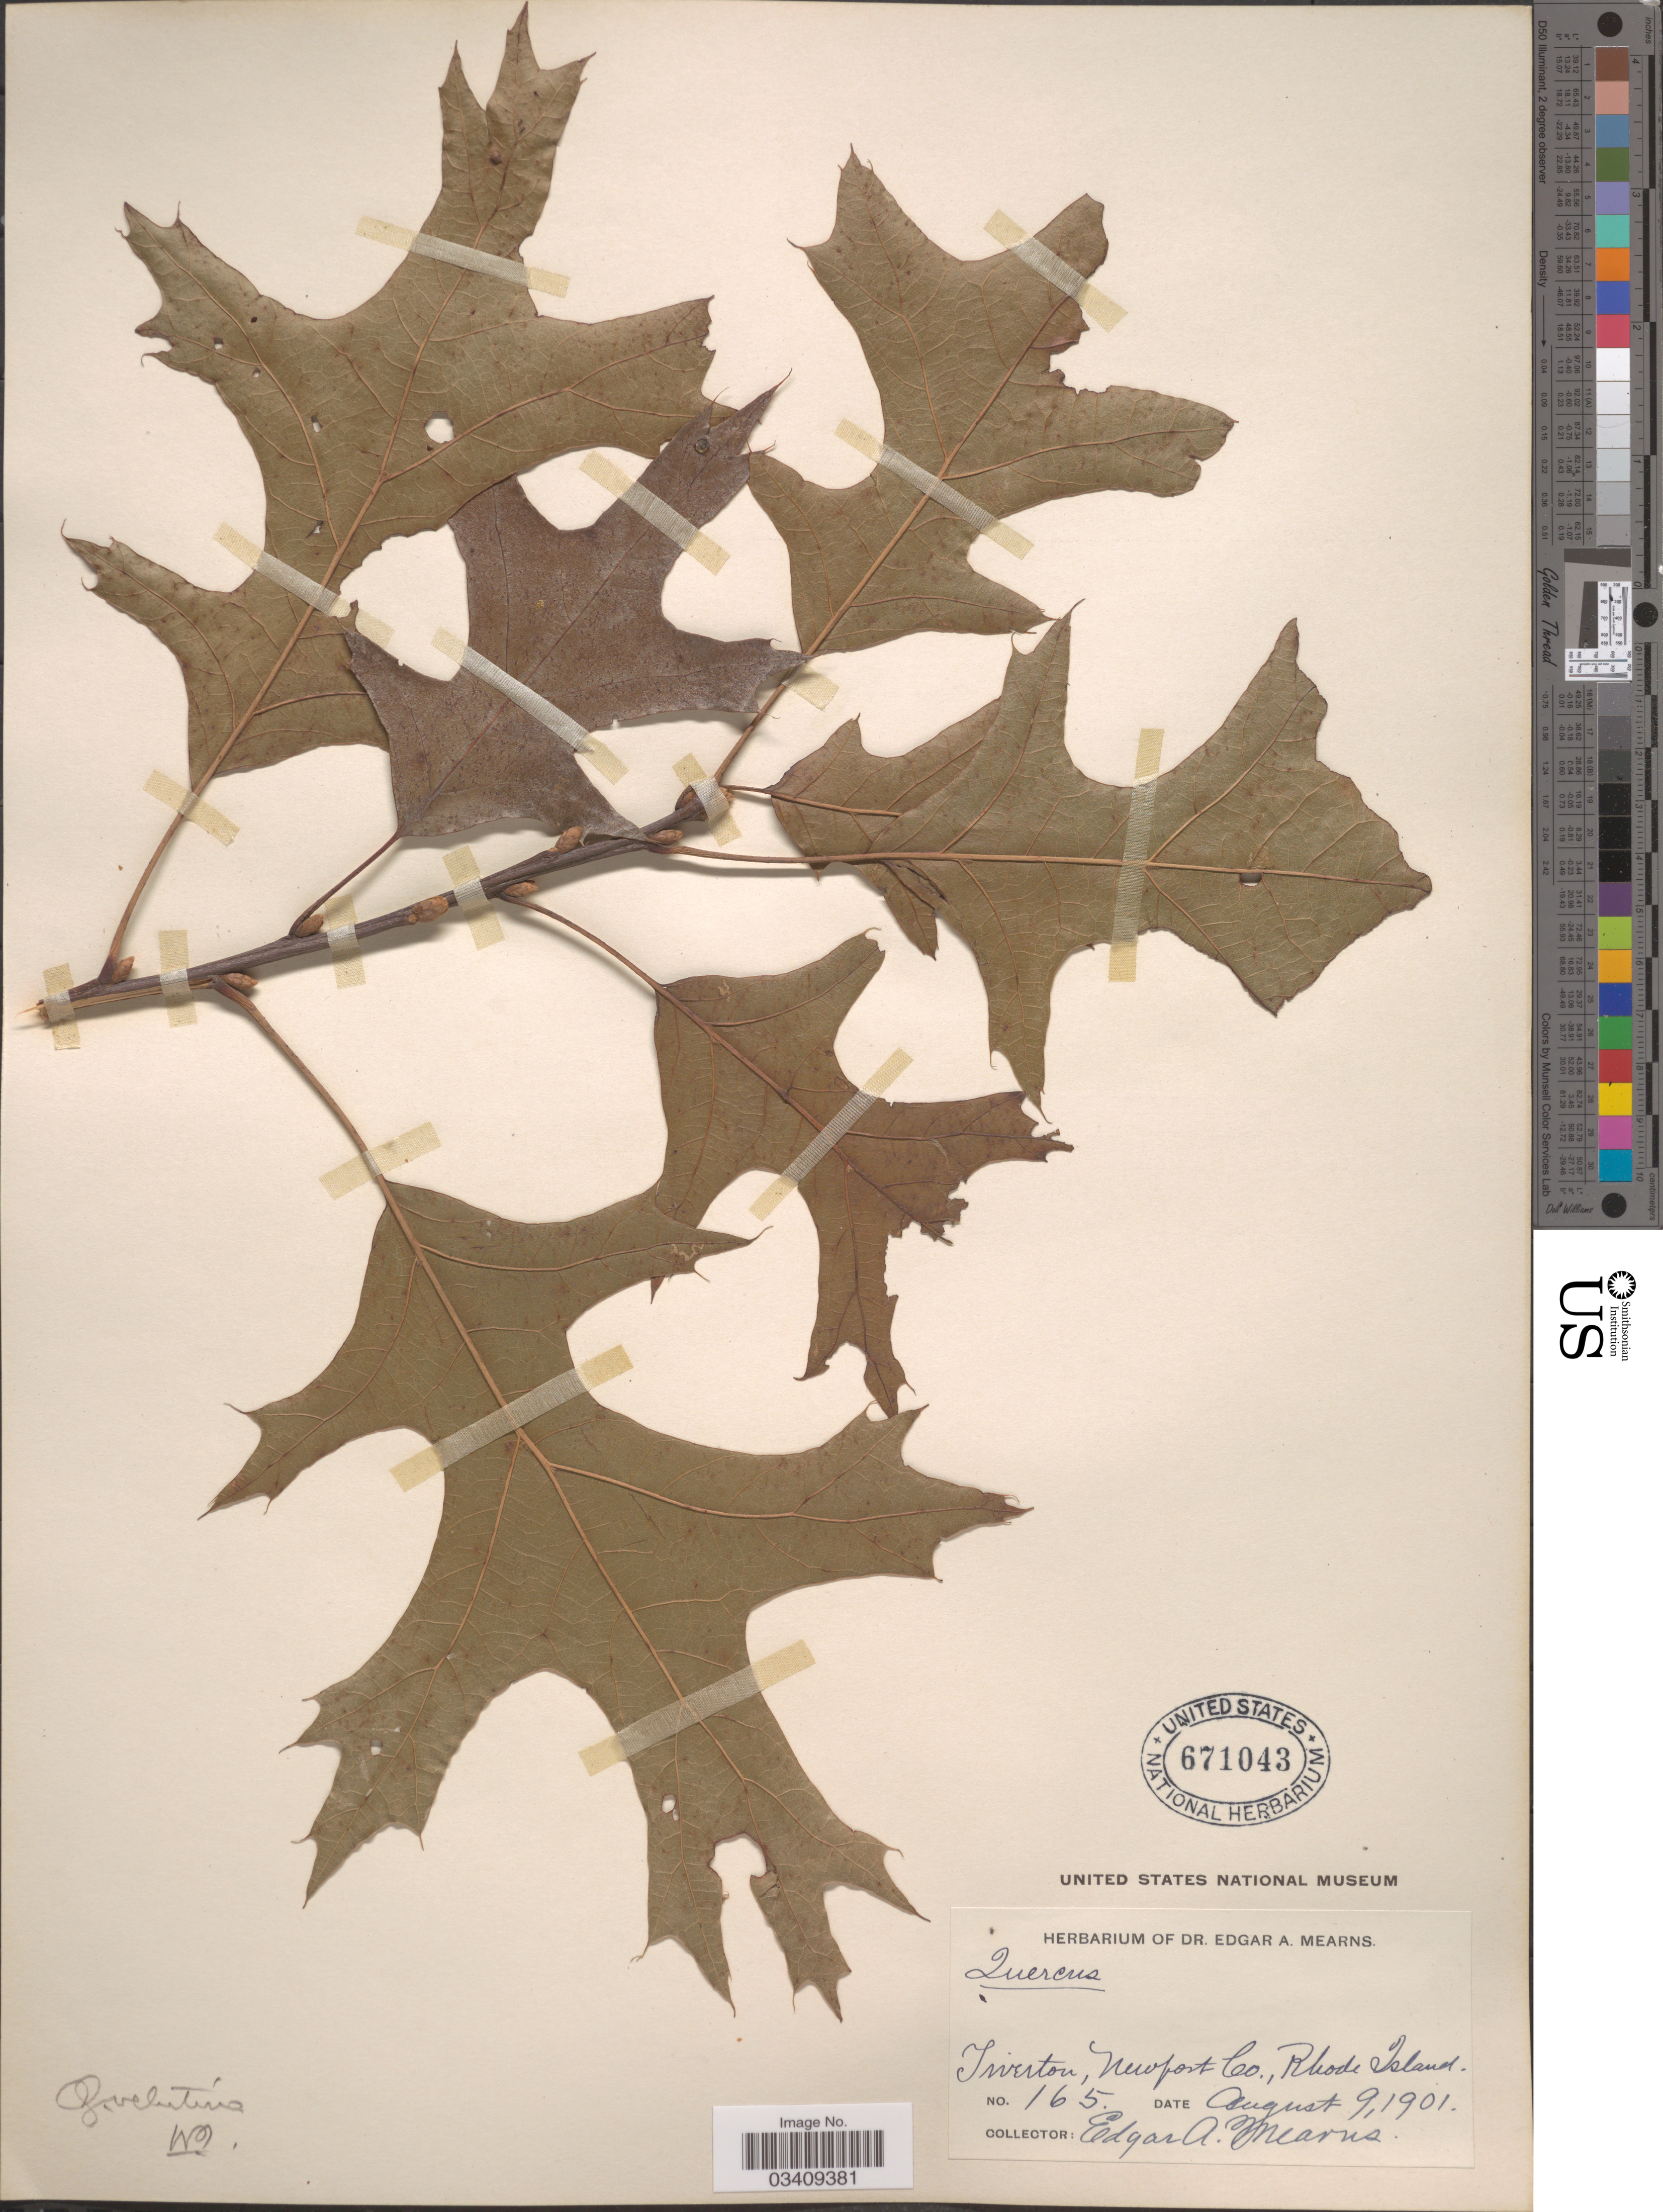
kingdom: Plantae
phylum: Tracheophyta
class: Magnoliopsida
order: Fagales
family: Fagaceae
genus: Quercus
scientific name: Quercus velutina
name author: Lam.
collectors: E. A. Mearns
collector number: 165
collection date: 1901-08-09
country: United States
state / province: Rhode Island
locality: Tiverton, Newport Co.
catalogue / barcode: US 671043